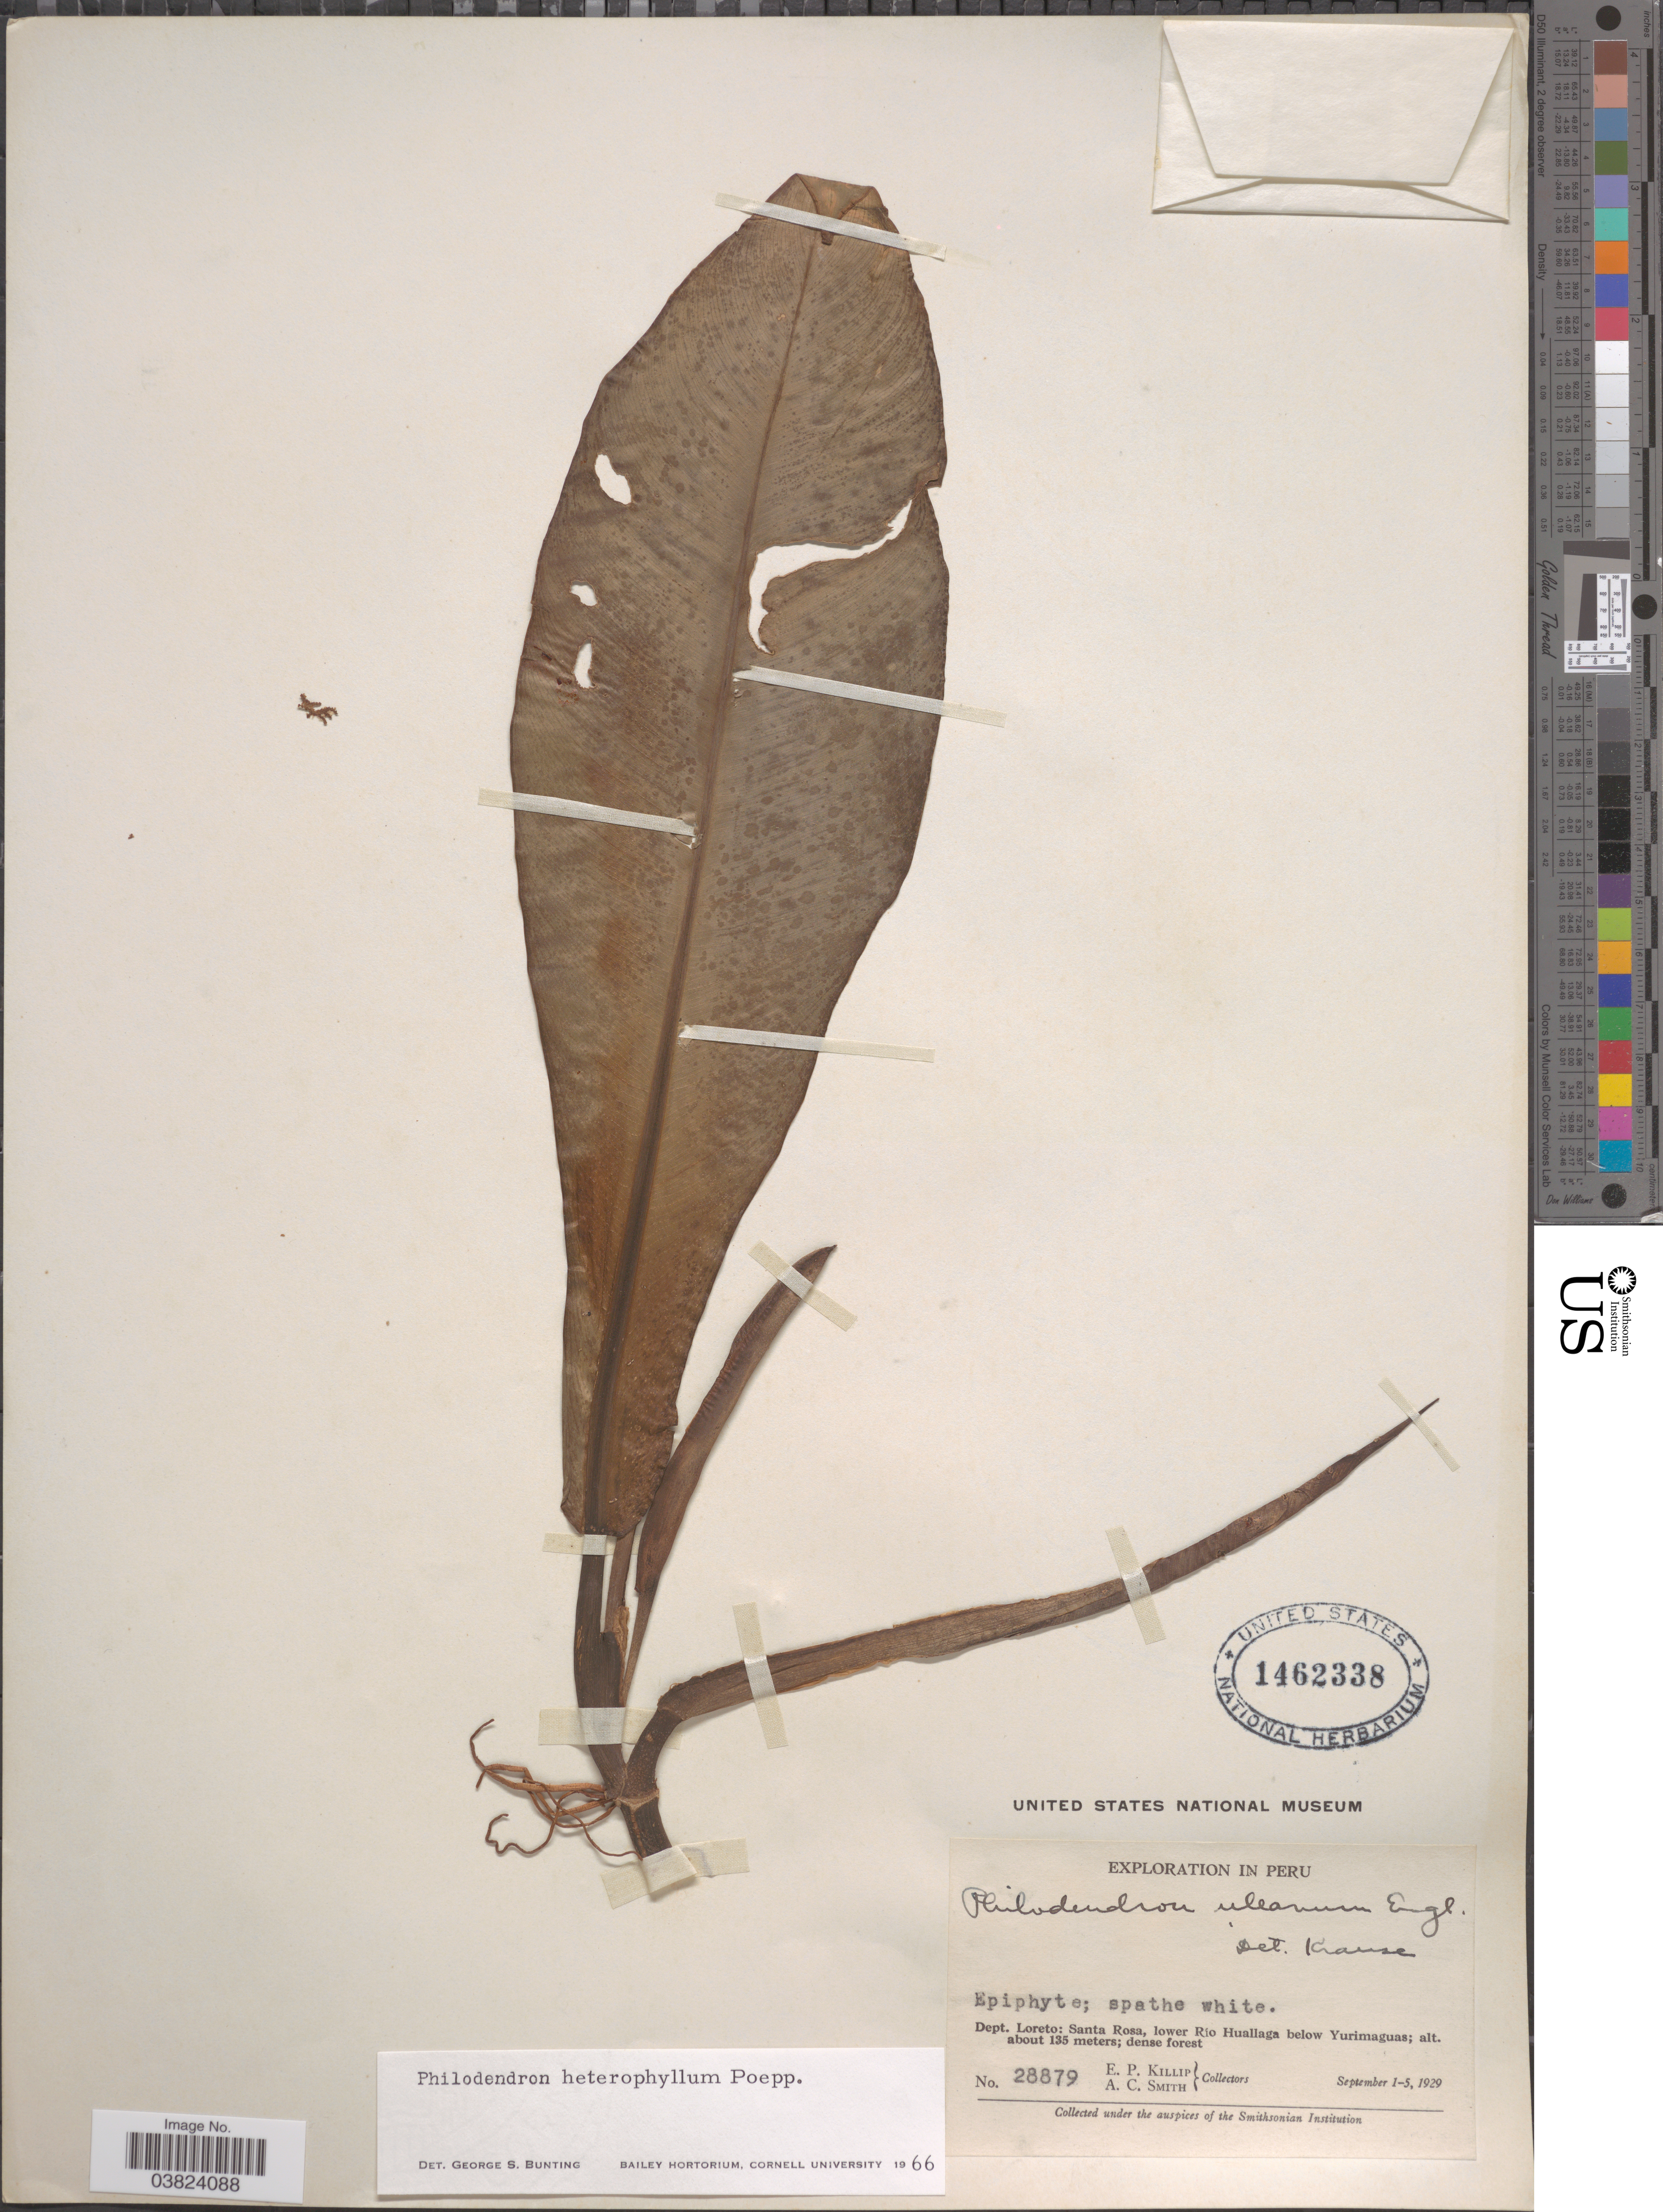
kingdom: Plantae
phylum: Tracheophyta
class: Liliopsida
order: Alismatales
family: Araceae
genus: Philodendron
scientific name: Philodendron heterophyllum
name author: Poepp.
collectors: E. P. Killip & A. C. Smith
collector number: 28879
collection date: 1929-09-01/1929-09-05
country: Peru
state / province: Loreto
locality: Dept. Loreto: Santa Rosa, lower Rio Huallaga below Yurimaguas.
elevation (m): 135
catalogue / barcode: US 1462338